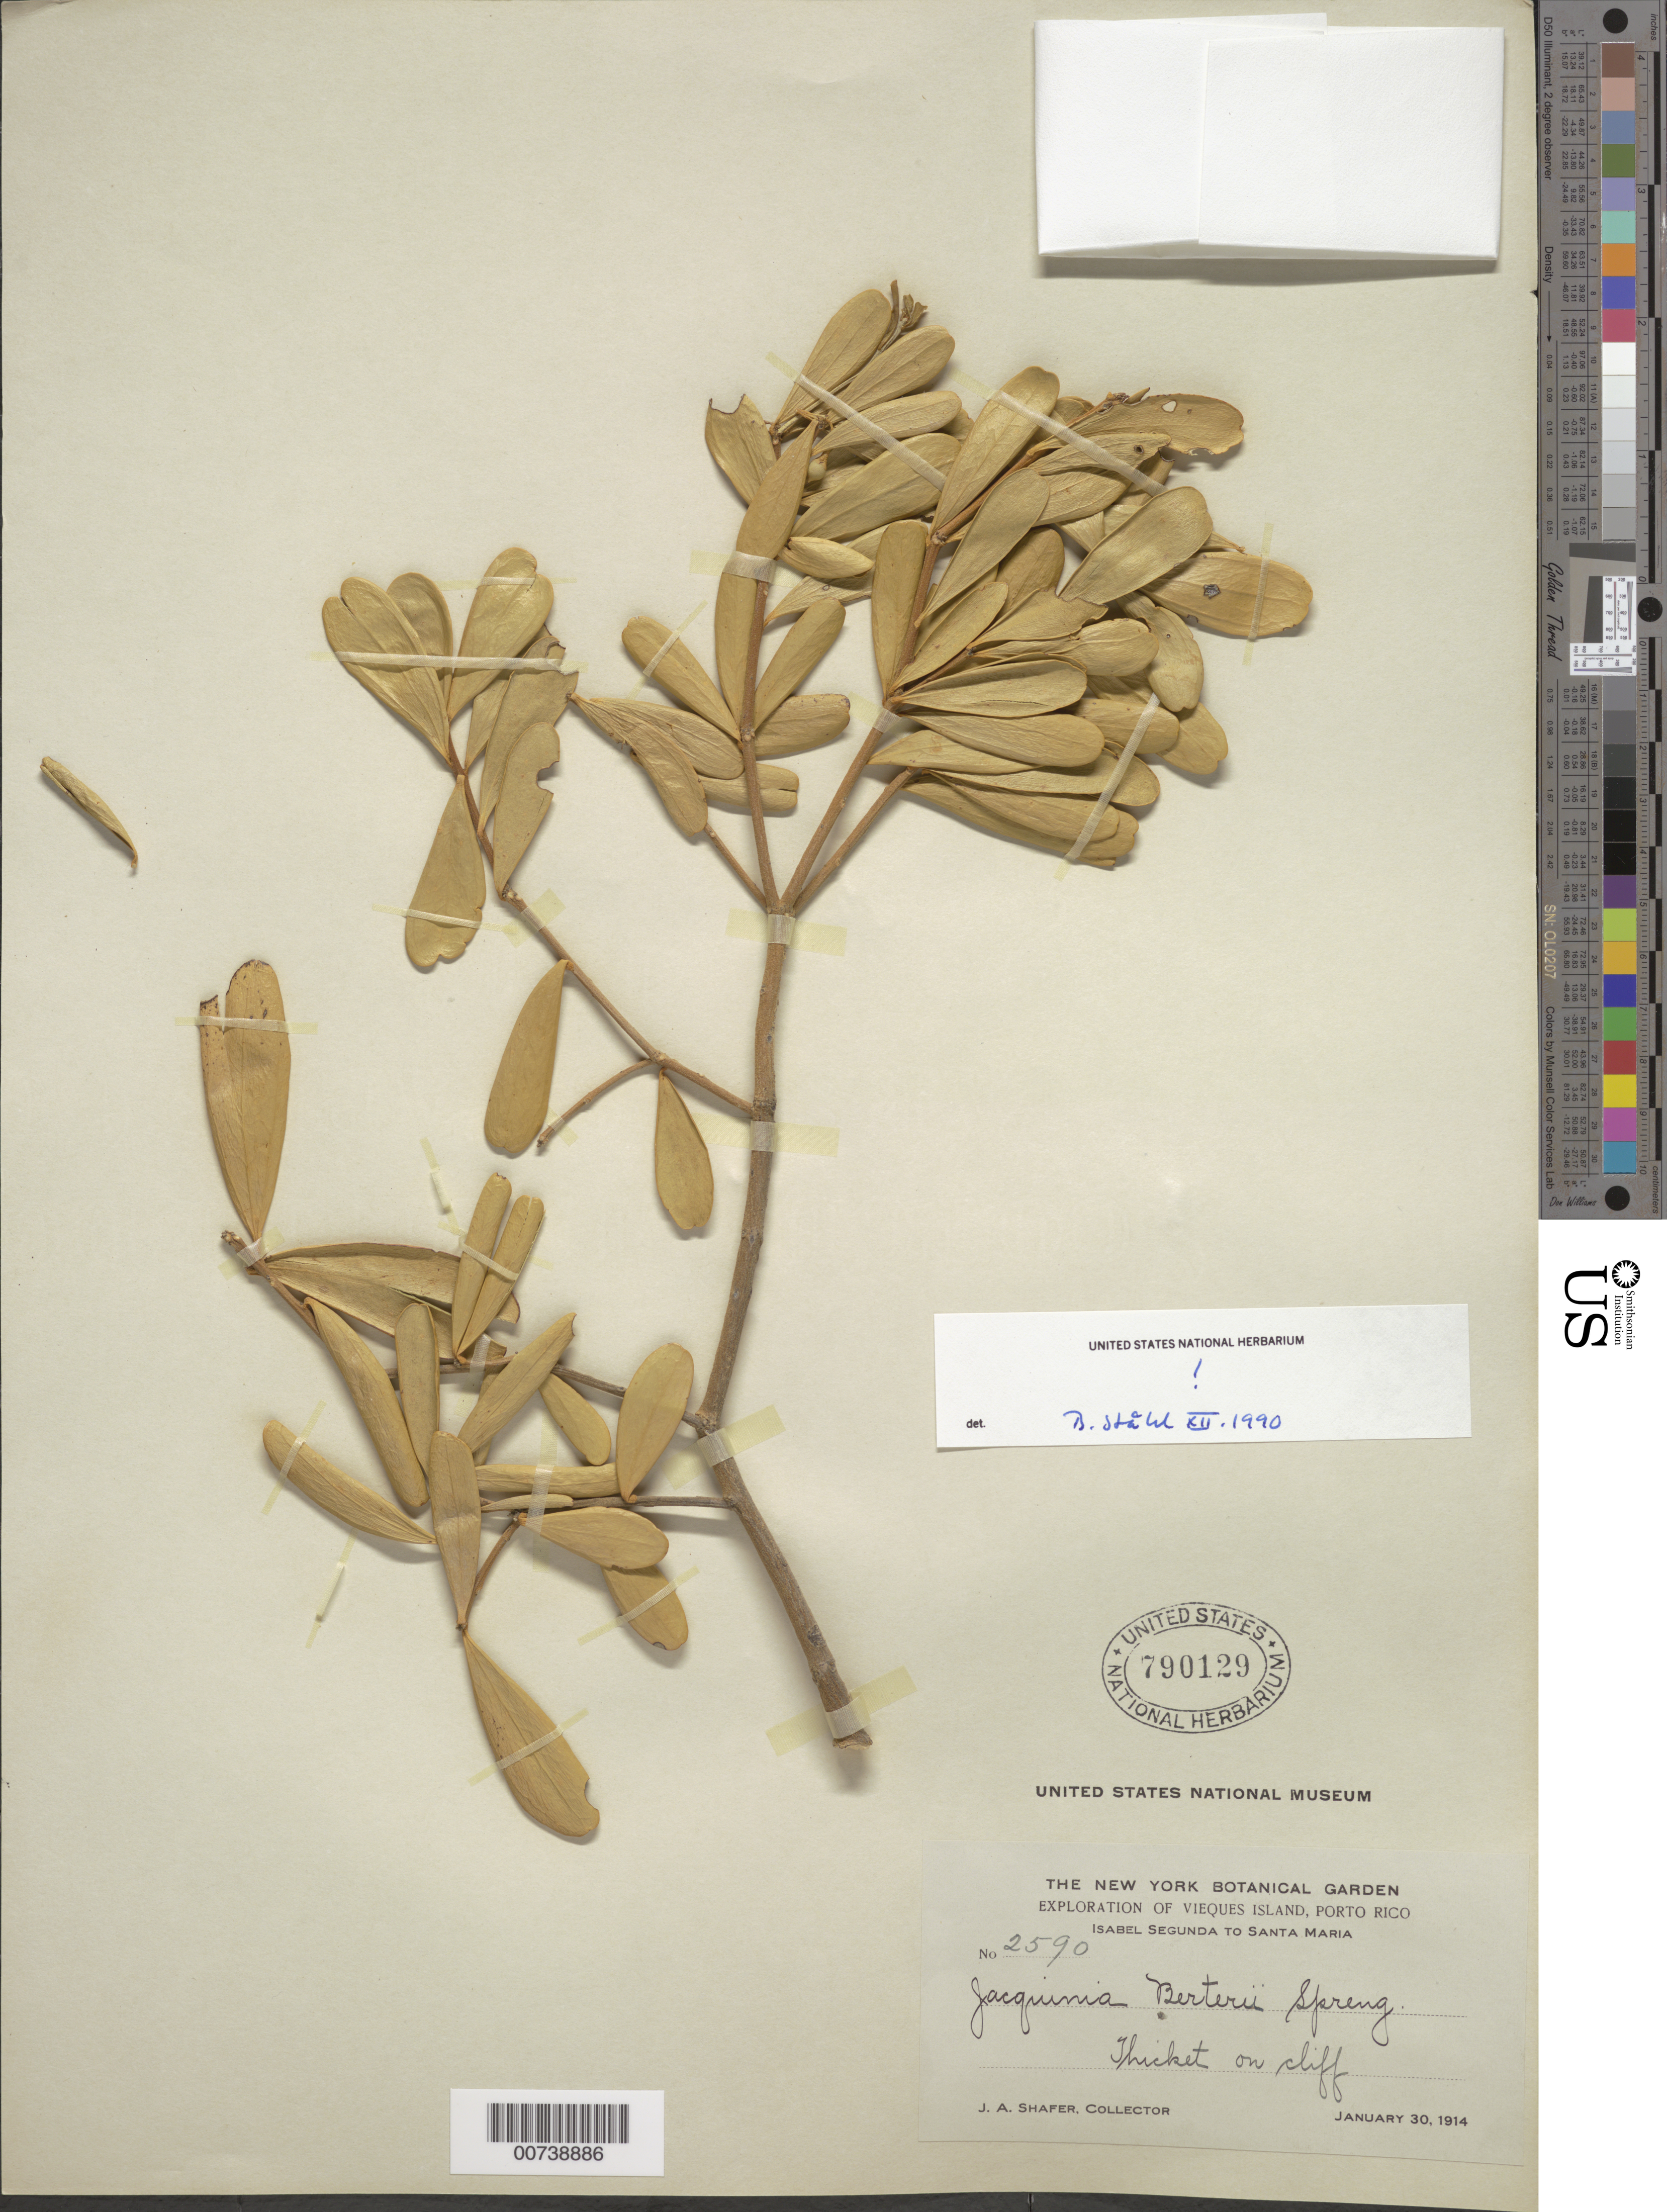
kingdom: Plantae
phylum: Tracheophyta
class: Magnoliopsida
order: Ericales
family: Primulaceae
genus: Jacquinia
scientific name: Jacquinia berteroi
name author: Spreng.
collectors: J. A. Shafer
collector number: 2590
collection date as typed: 30 Jan 1914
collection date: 1914-01-30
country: Puerto Rico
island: Vieques I.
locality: Isabel Segunda to Santa María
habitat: Thicket on cliff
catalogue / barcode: US 790129